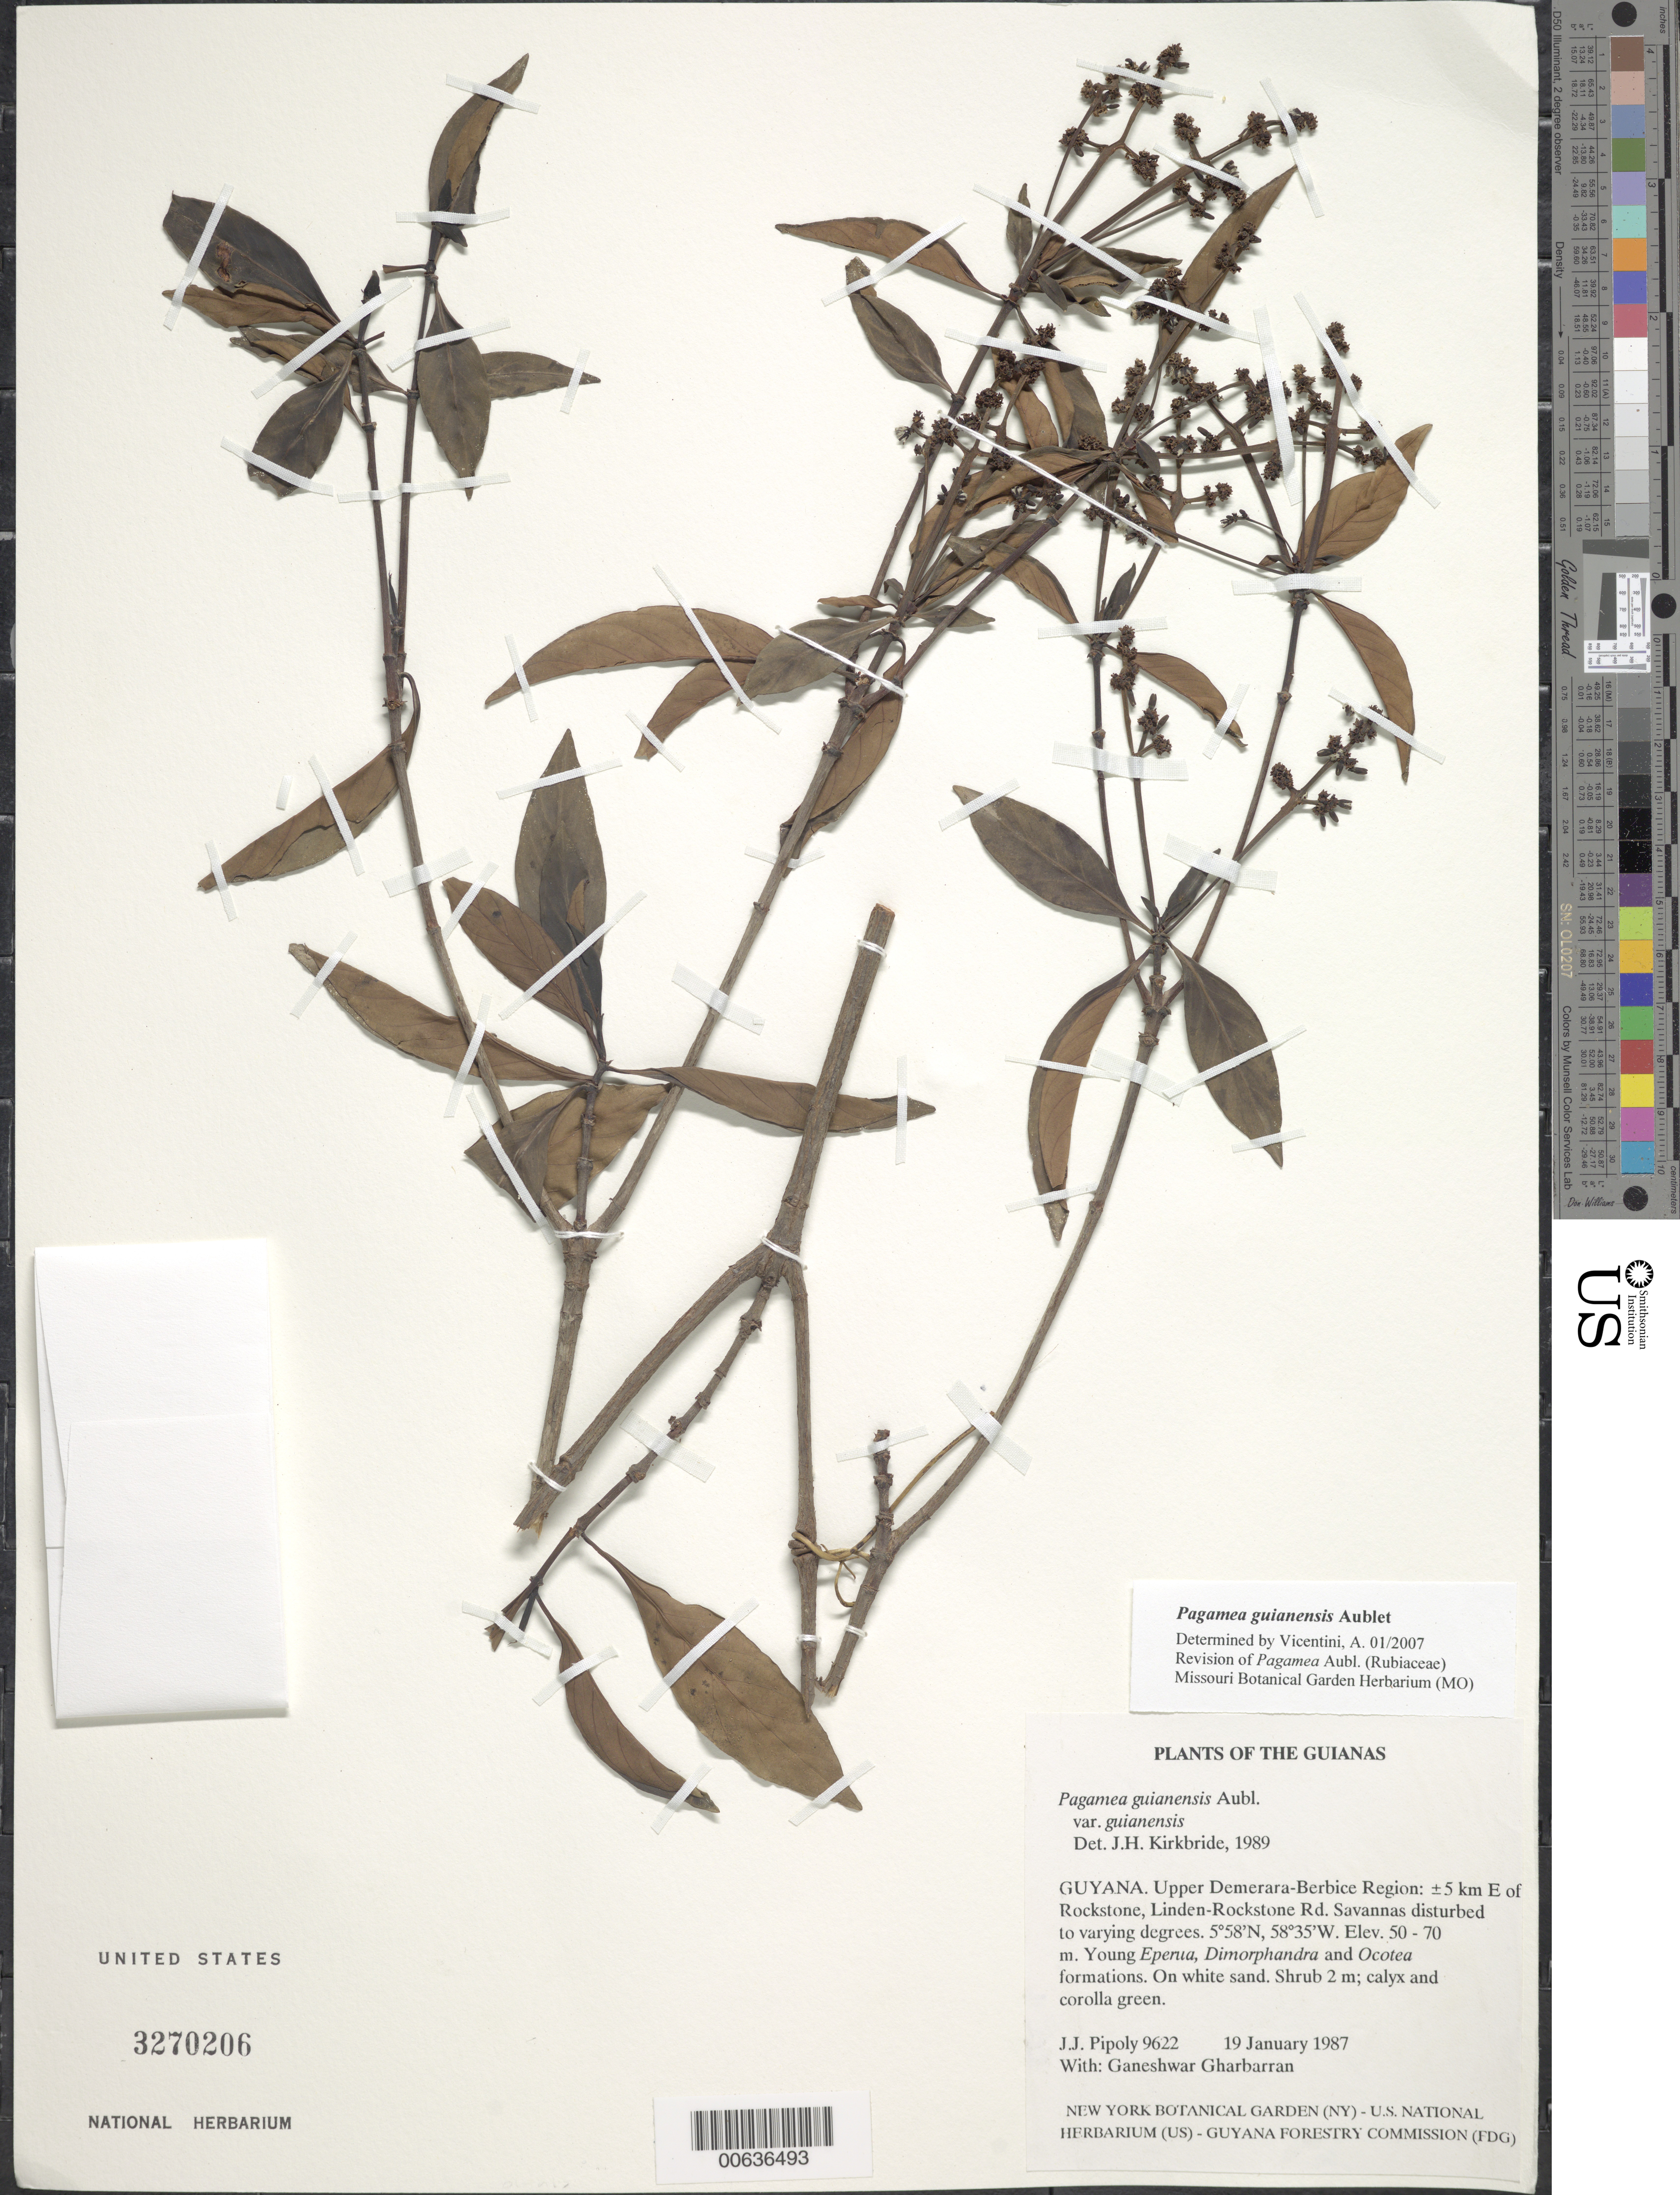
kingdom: Plantae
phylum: Tracheophyta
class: Magnoliopsida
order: Gentianales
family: Rubiaceae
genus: Pagamea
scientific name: Pagamea guianensis var. guianensis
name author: Aubl.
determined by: Kirkbride, J. H.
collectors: J. J. Pipoly & G. Gharbarran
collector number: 9622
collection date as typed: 19 January 1987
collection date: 1987-01-19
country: Guyana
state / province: U. Demerara-Berbice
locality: ±5 km E of Rockstone, Linden-Rockstone Rd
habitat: Savannas disturbed to varying degrees. Young Eperua, Dimorphandra and Ocotea formations. On white sand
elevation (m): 50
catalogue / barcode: US 3270206